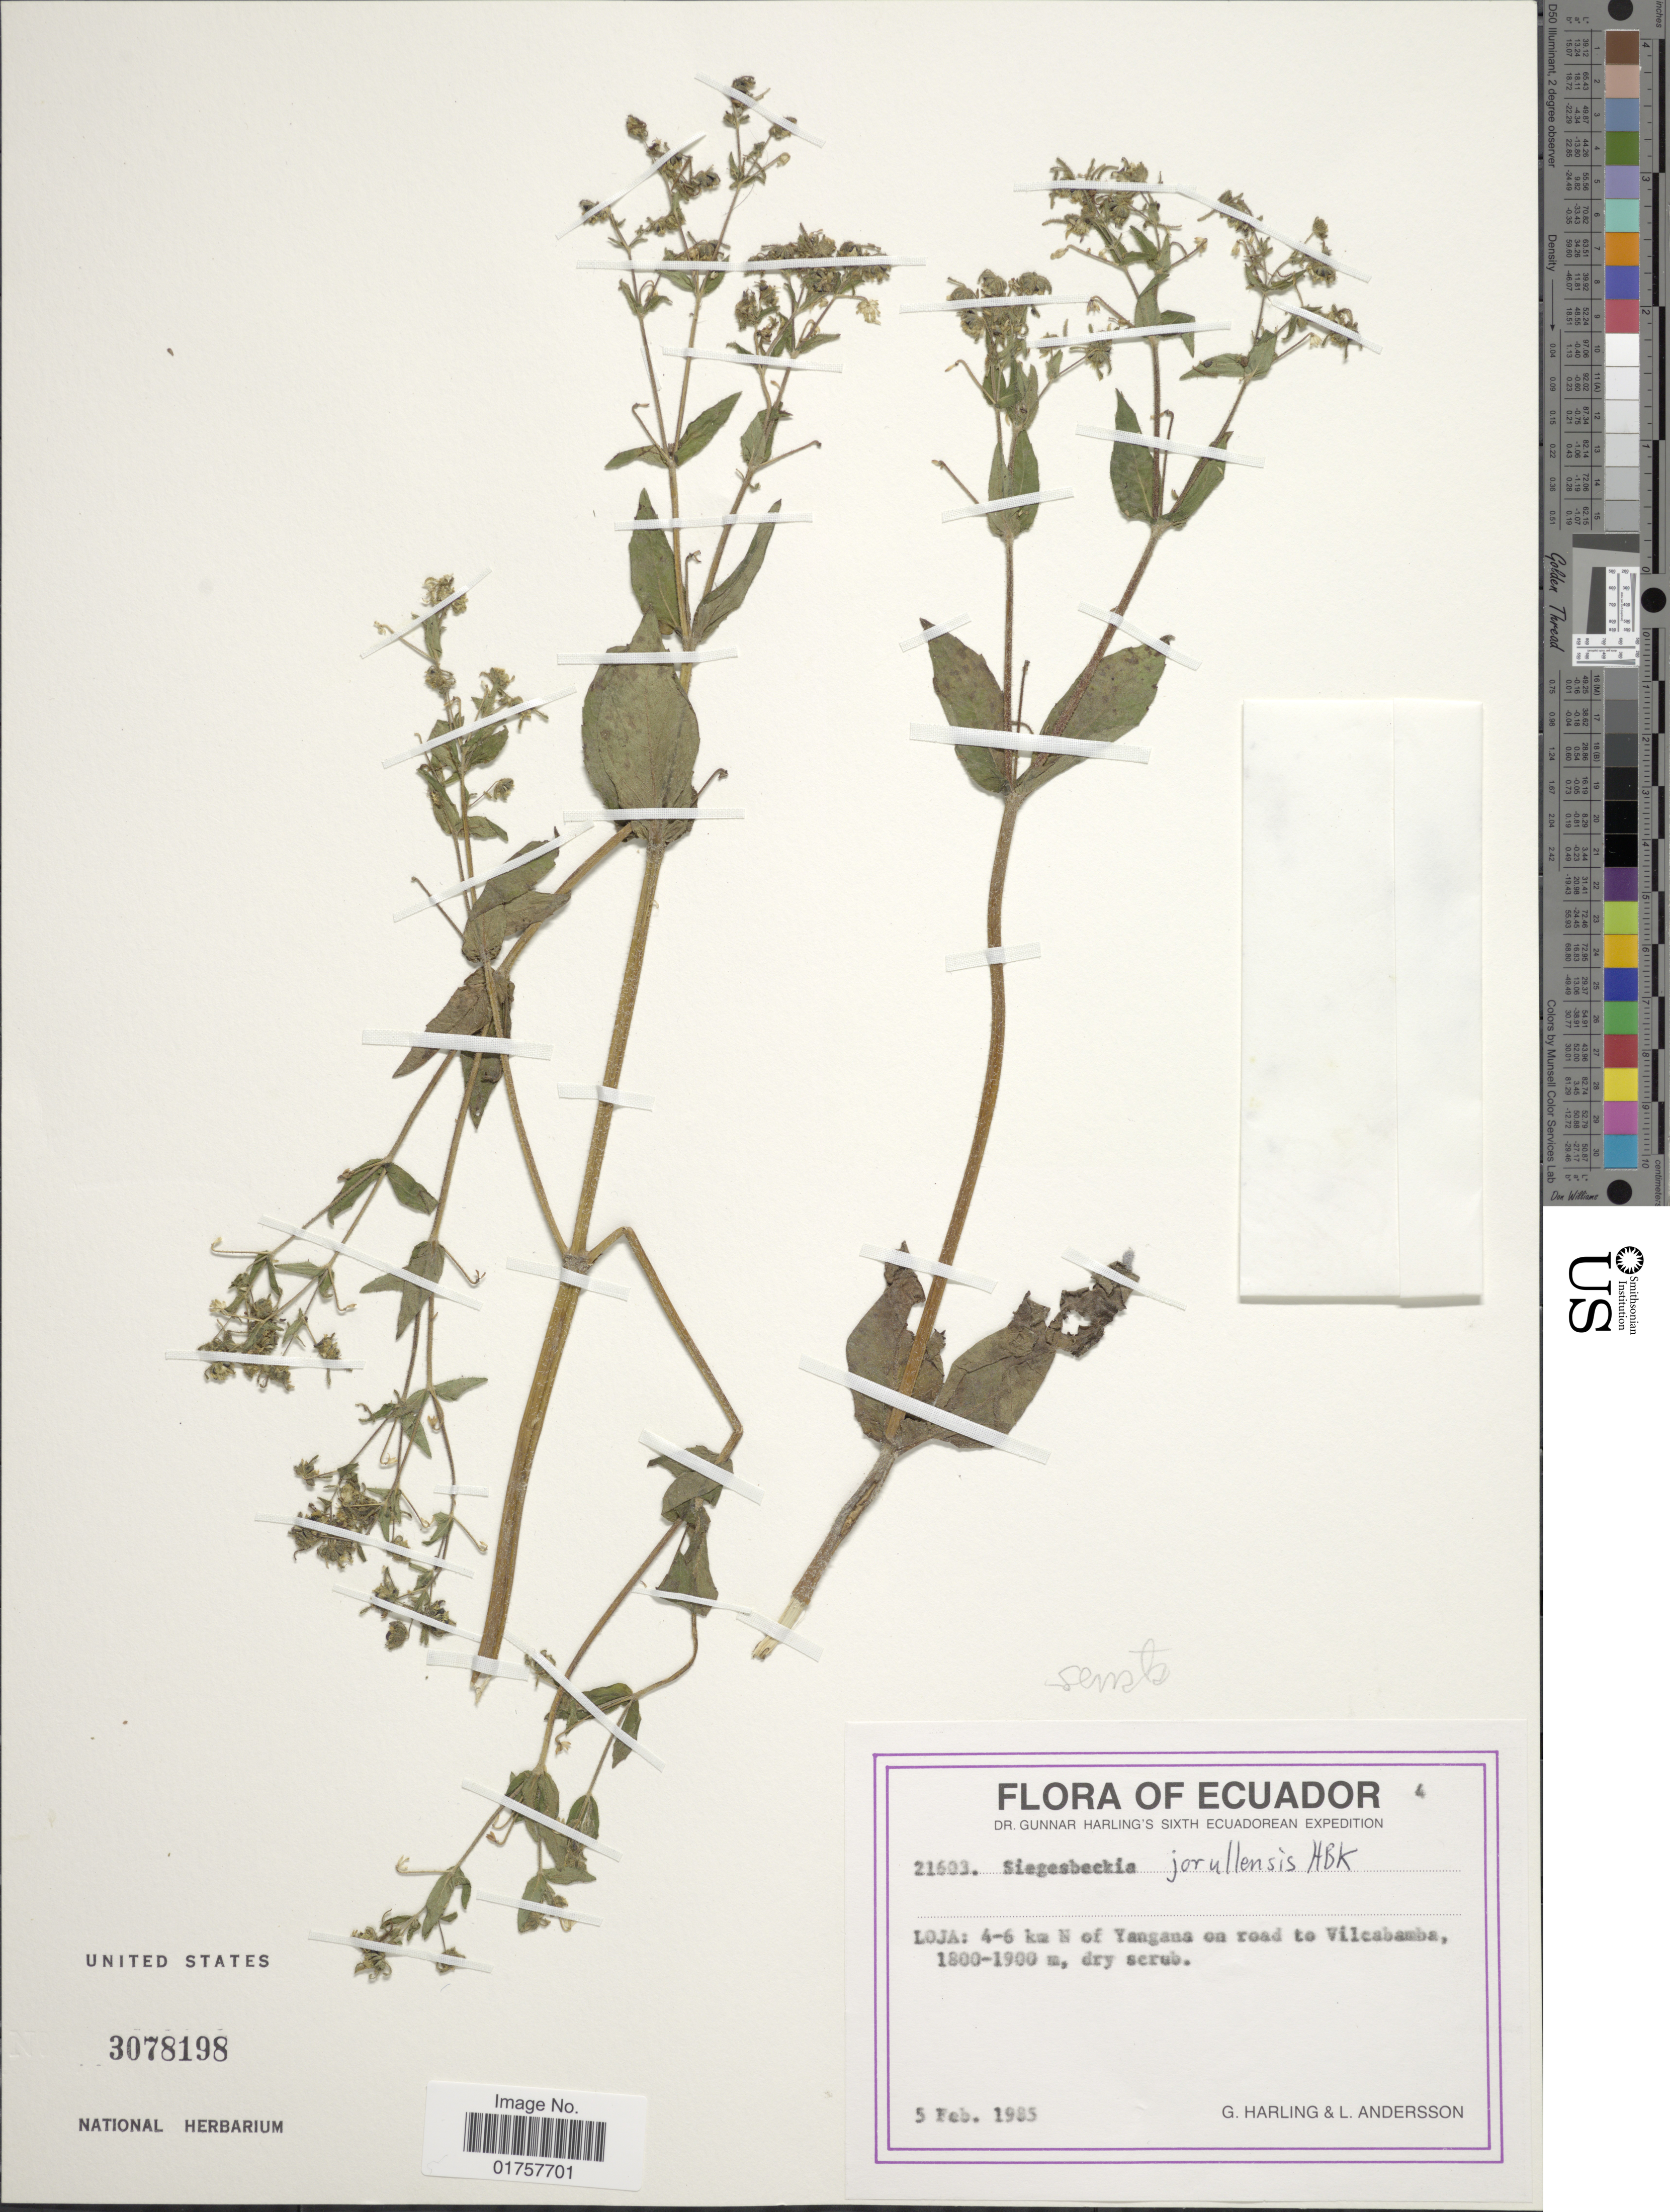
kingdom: Plantae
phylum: Tracheophyta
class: Magnoliopsida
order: Asterales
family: Asteraceae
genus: Sigesbeckia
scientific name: Sigesbeckia serrata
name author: DC.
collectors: G. Harling & L. Andersson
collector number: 21603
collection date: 1985-02-05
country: Ecuador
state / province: Loja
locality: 4-6 km N of Yangana on road to Vilcabamba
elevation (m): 1800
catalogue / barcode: US 3078198